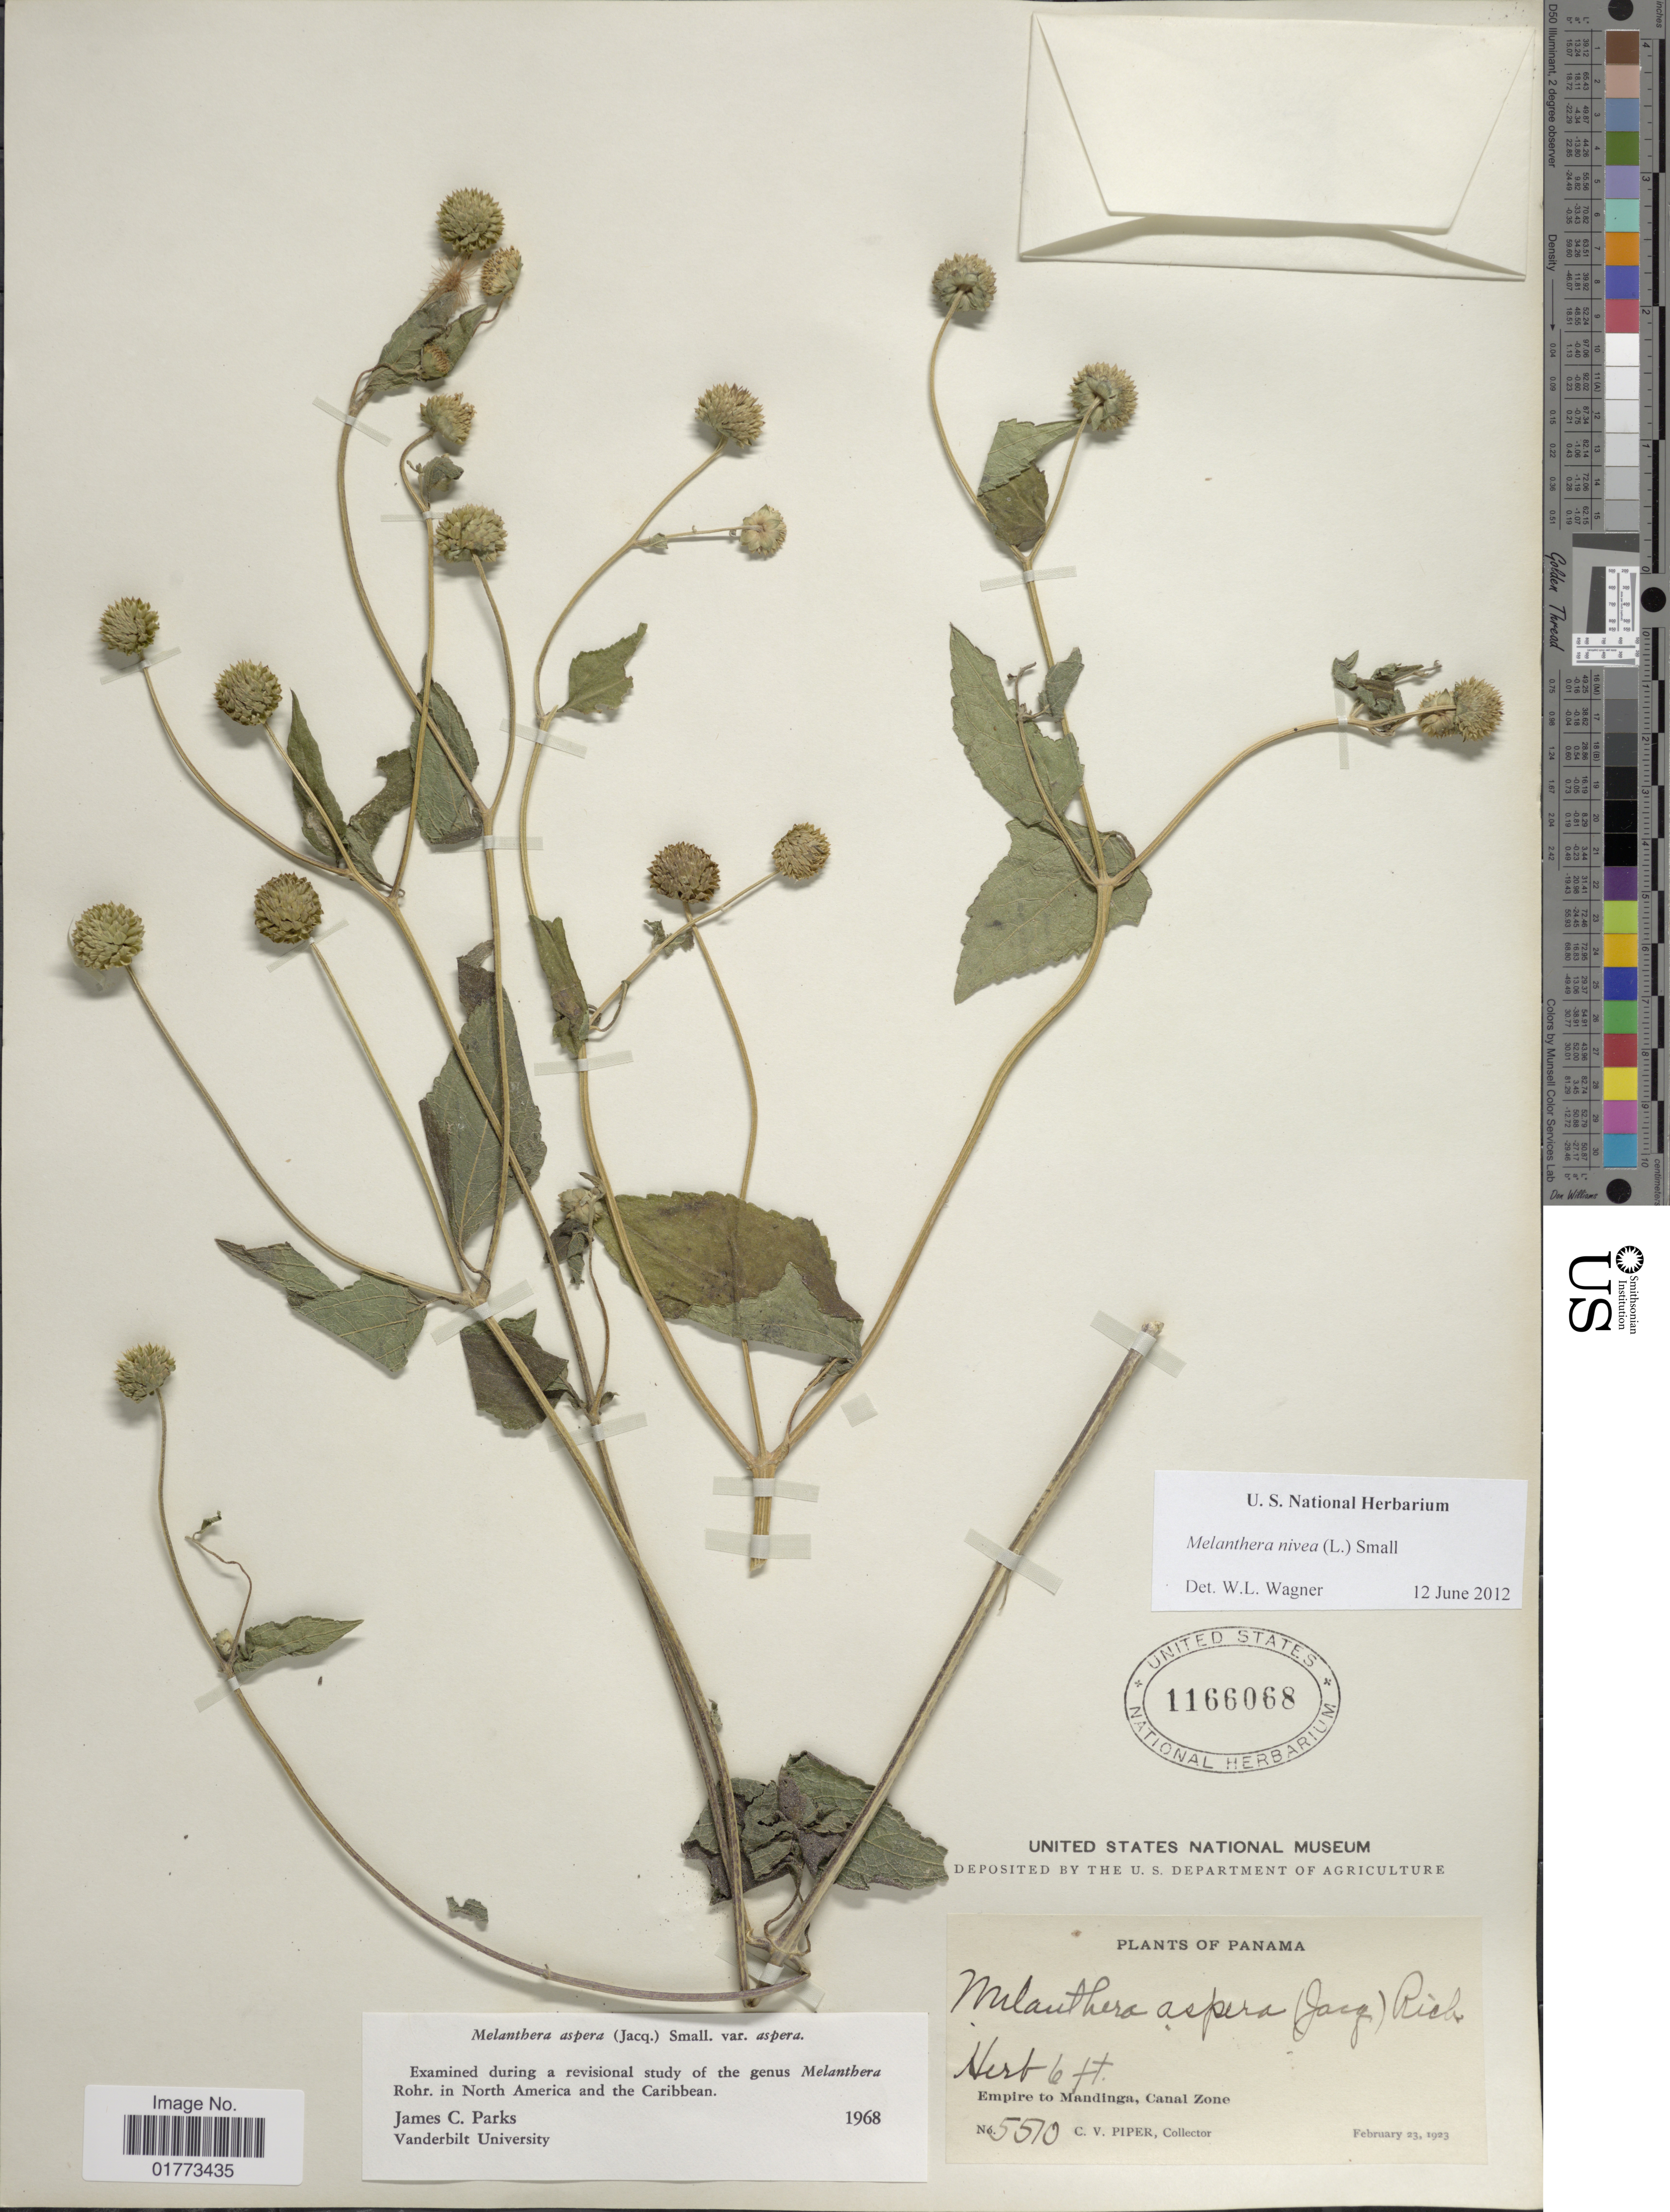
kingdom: Plantae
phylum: Tracheophyta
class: Magnoliopsida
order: Asterales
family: Asteraceae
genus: Melanthera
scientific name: Melanthera nivea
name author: (L.) Small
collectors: C. V. Piper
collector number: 5510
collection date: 1923-02-23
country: Panama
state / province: Colón / Panamá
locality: Empire to Mandinga, Canal Zone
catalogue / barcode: US 1166068